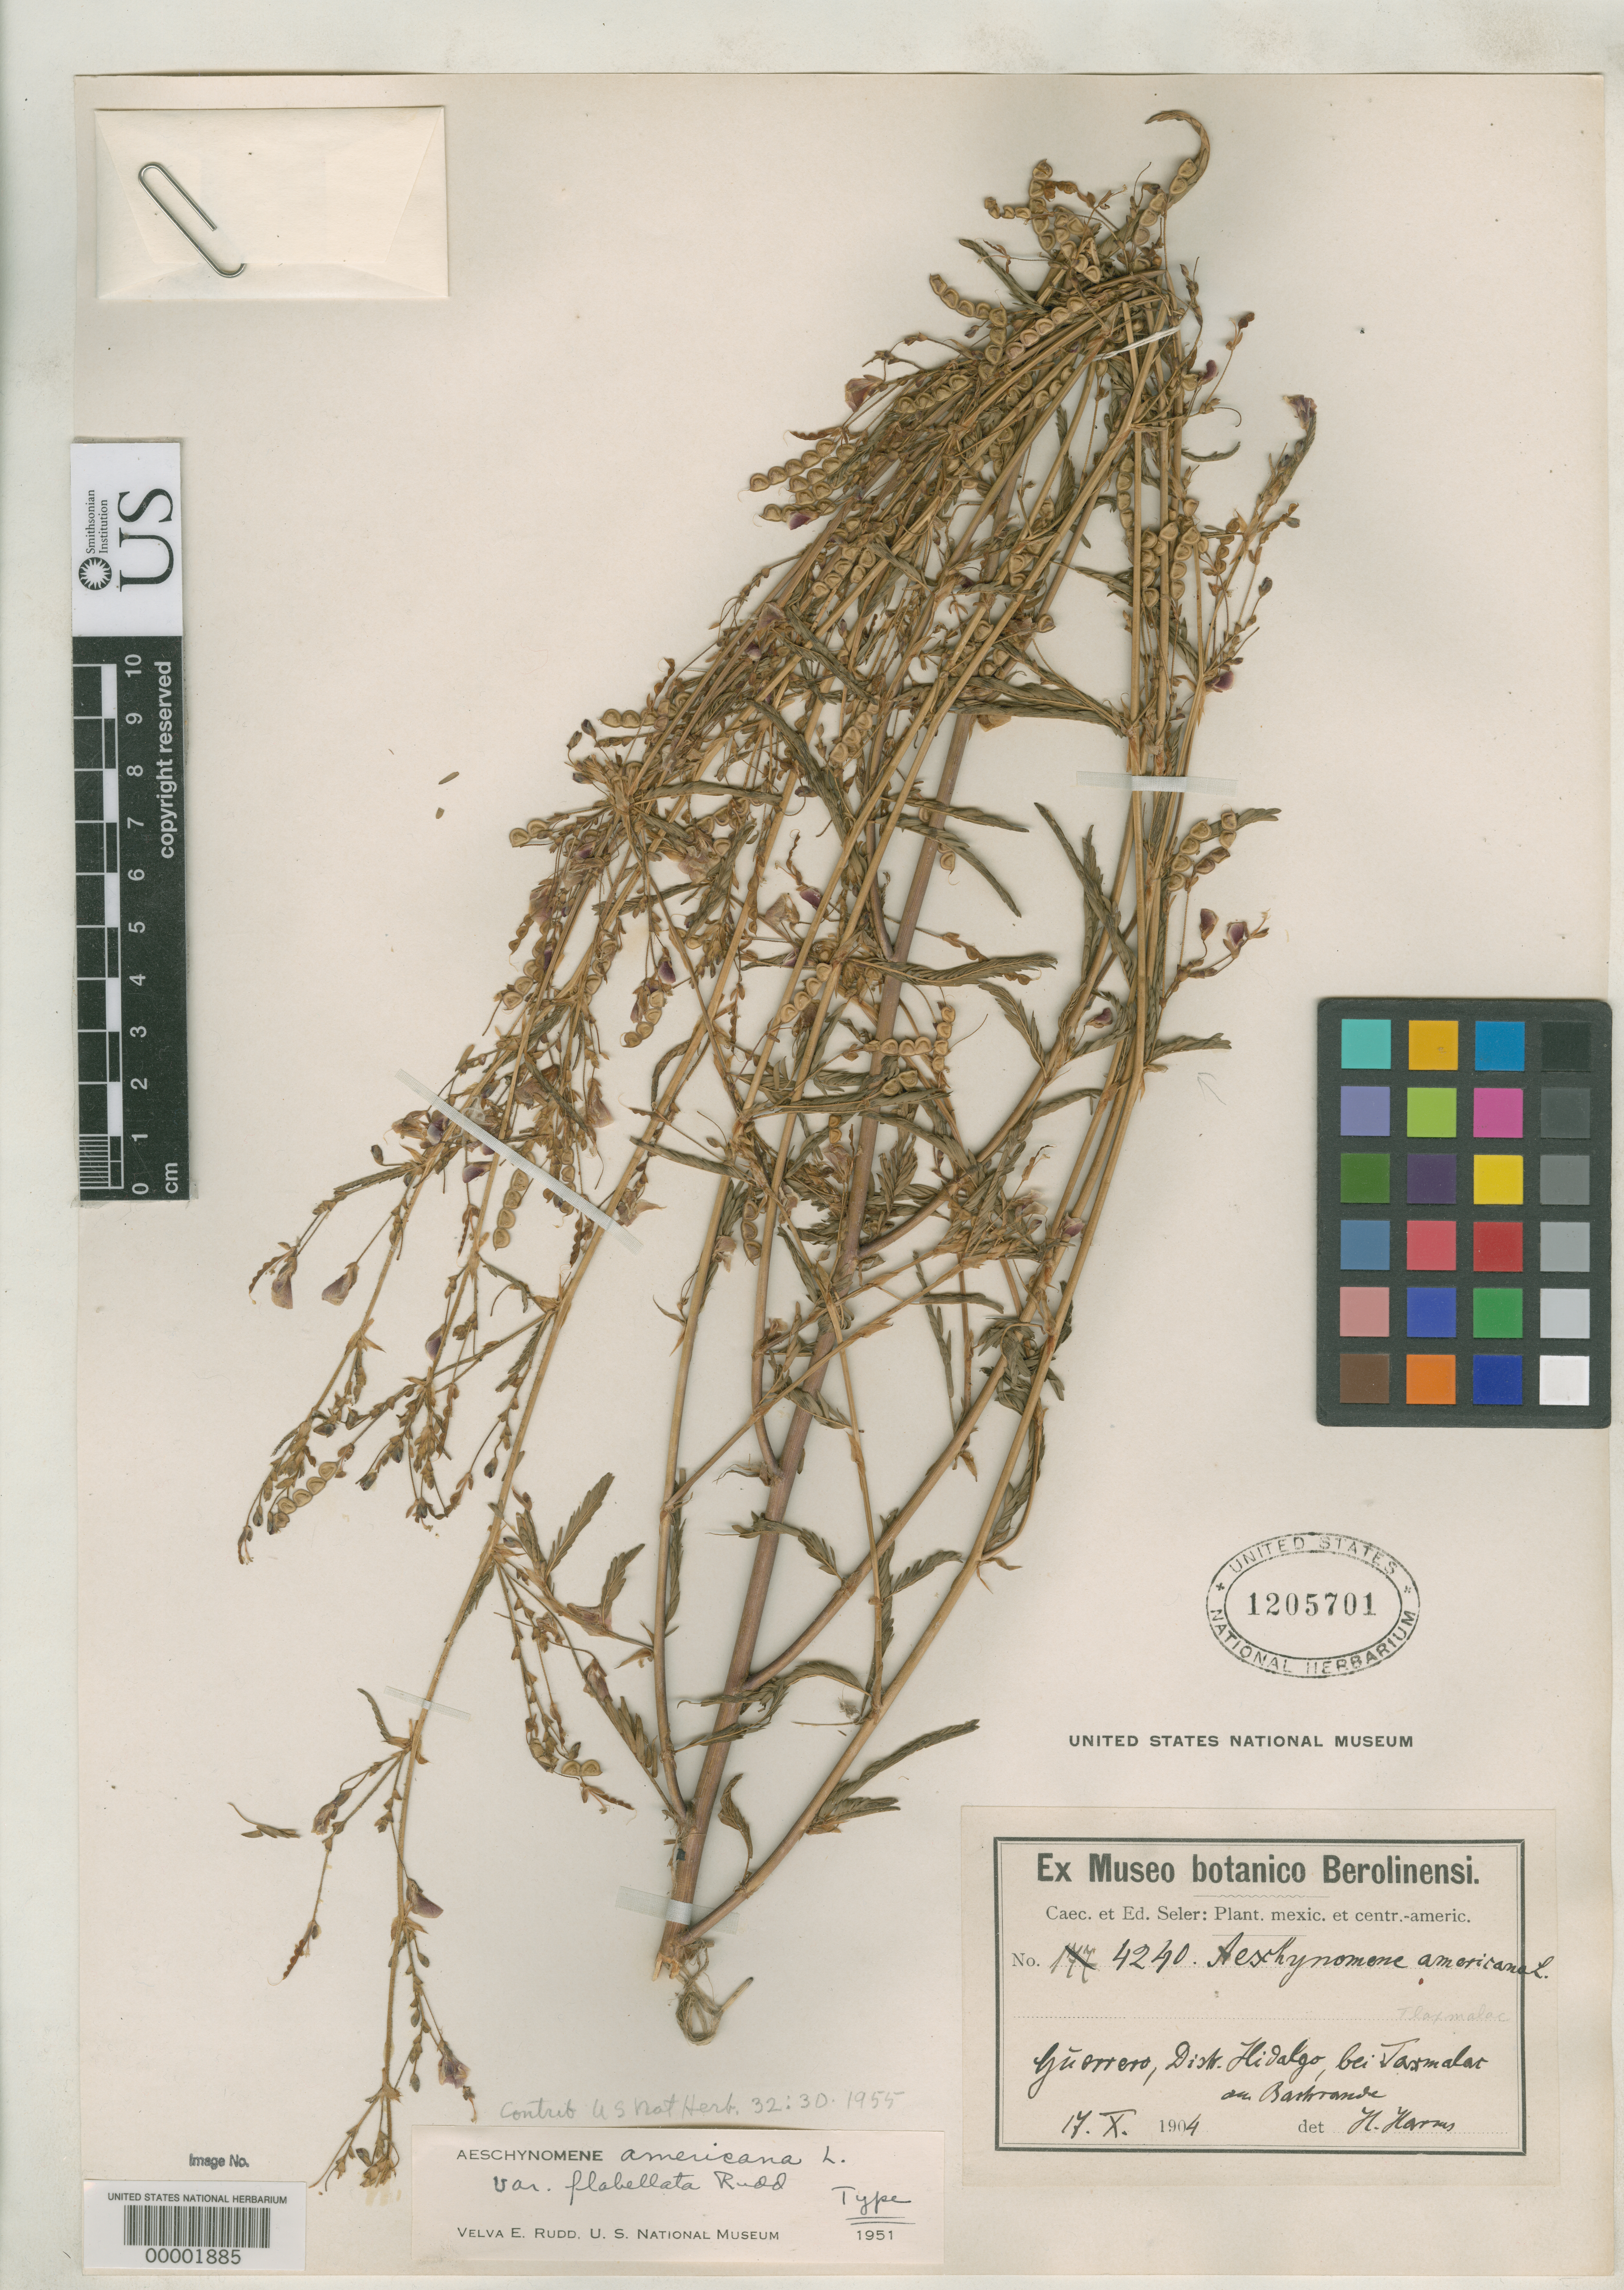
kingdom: Plantae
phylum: Tracheophyta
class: Magnoliopsida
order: Fabales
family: Fabaceae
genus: Aeschynomene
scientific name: Aeschynomene americana var. flabellata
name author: Rudd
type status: Holotype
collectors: C. Seler & E. Seler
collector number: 4240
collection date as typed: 17 Oct 1904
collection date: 1904-10-17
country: Mexico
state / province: Guerrero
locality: Tlaxmalac.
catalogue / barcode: US 1205701